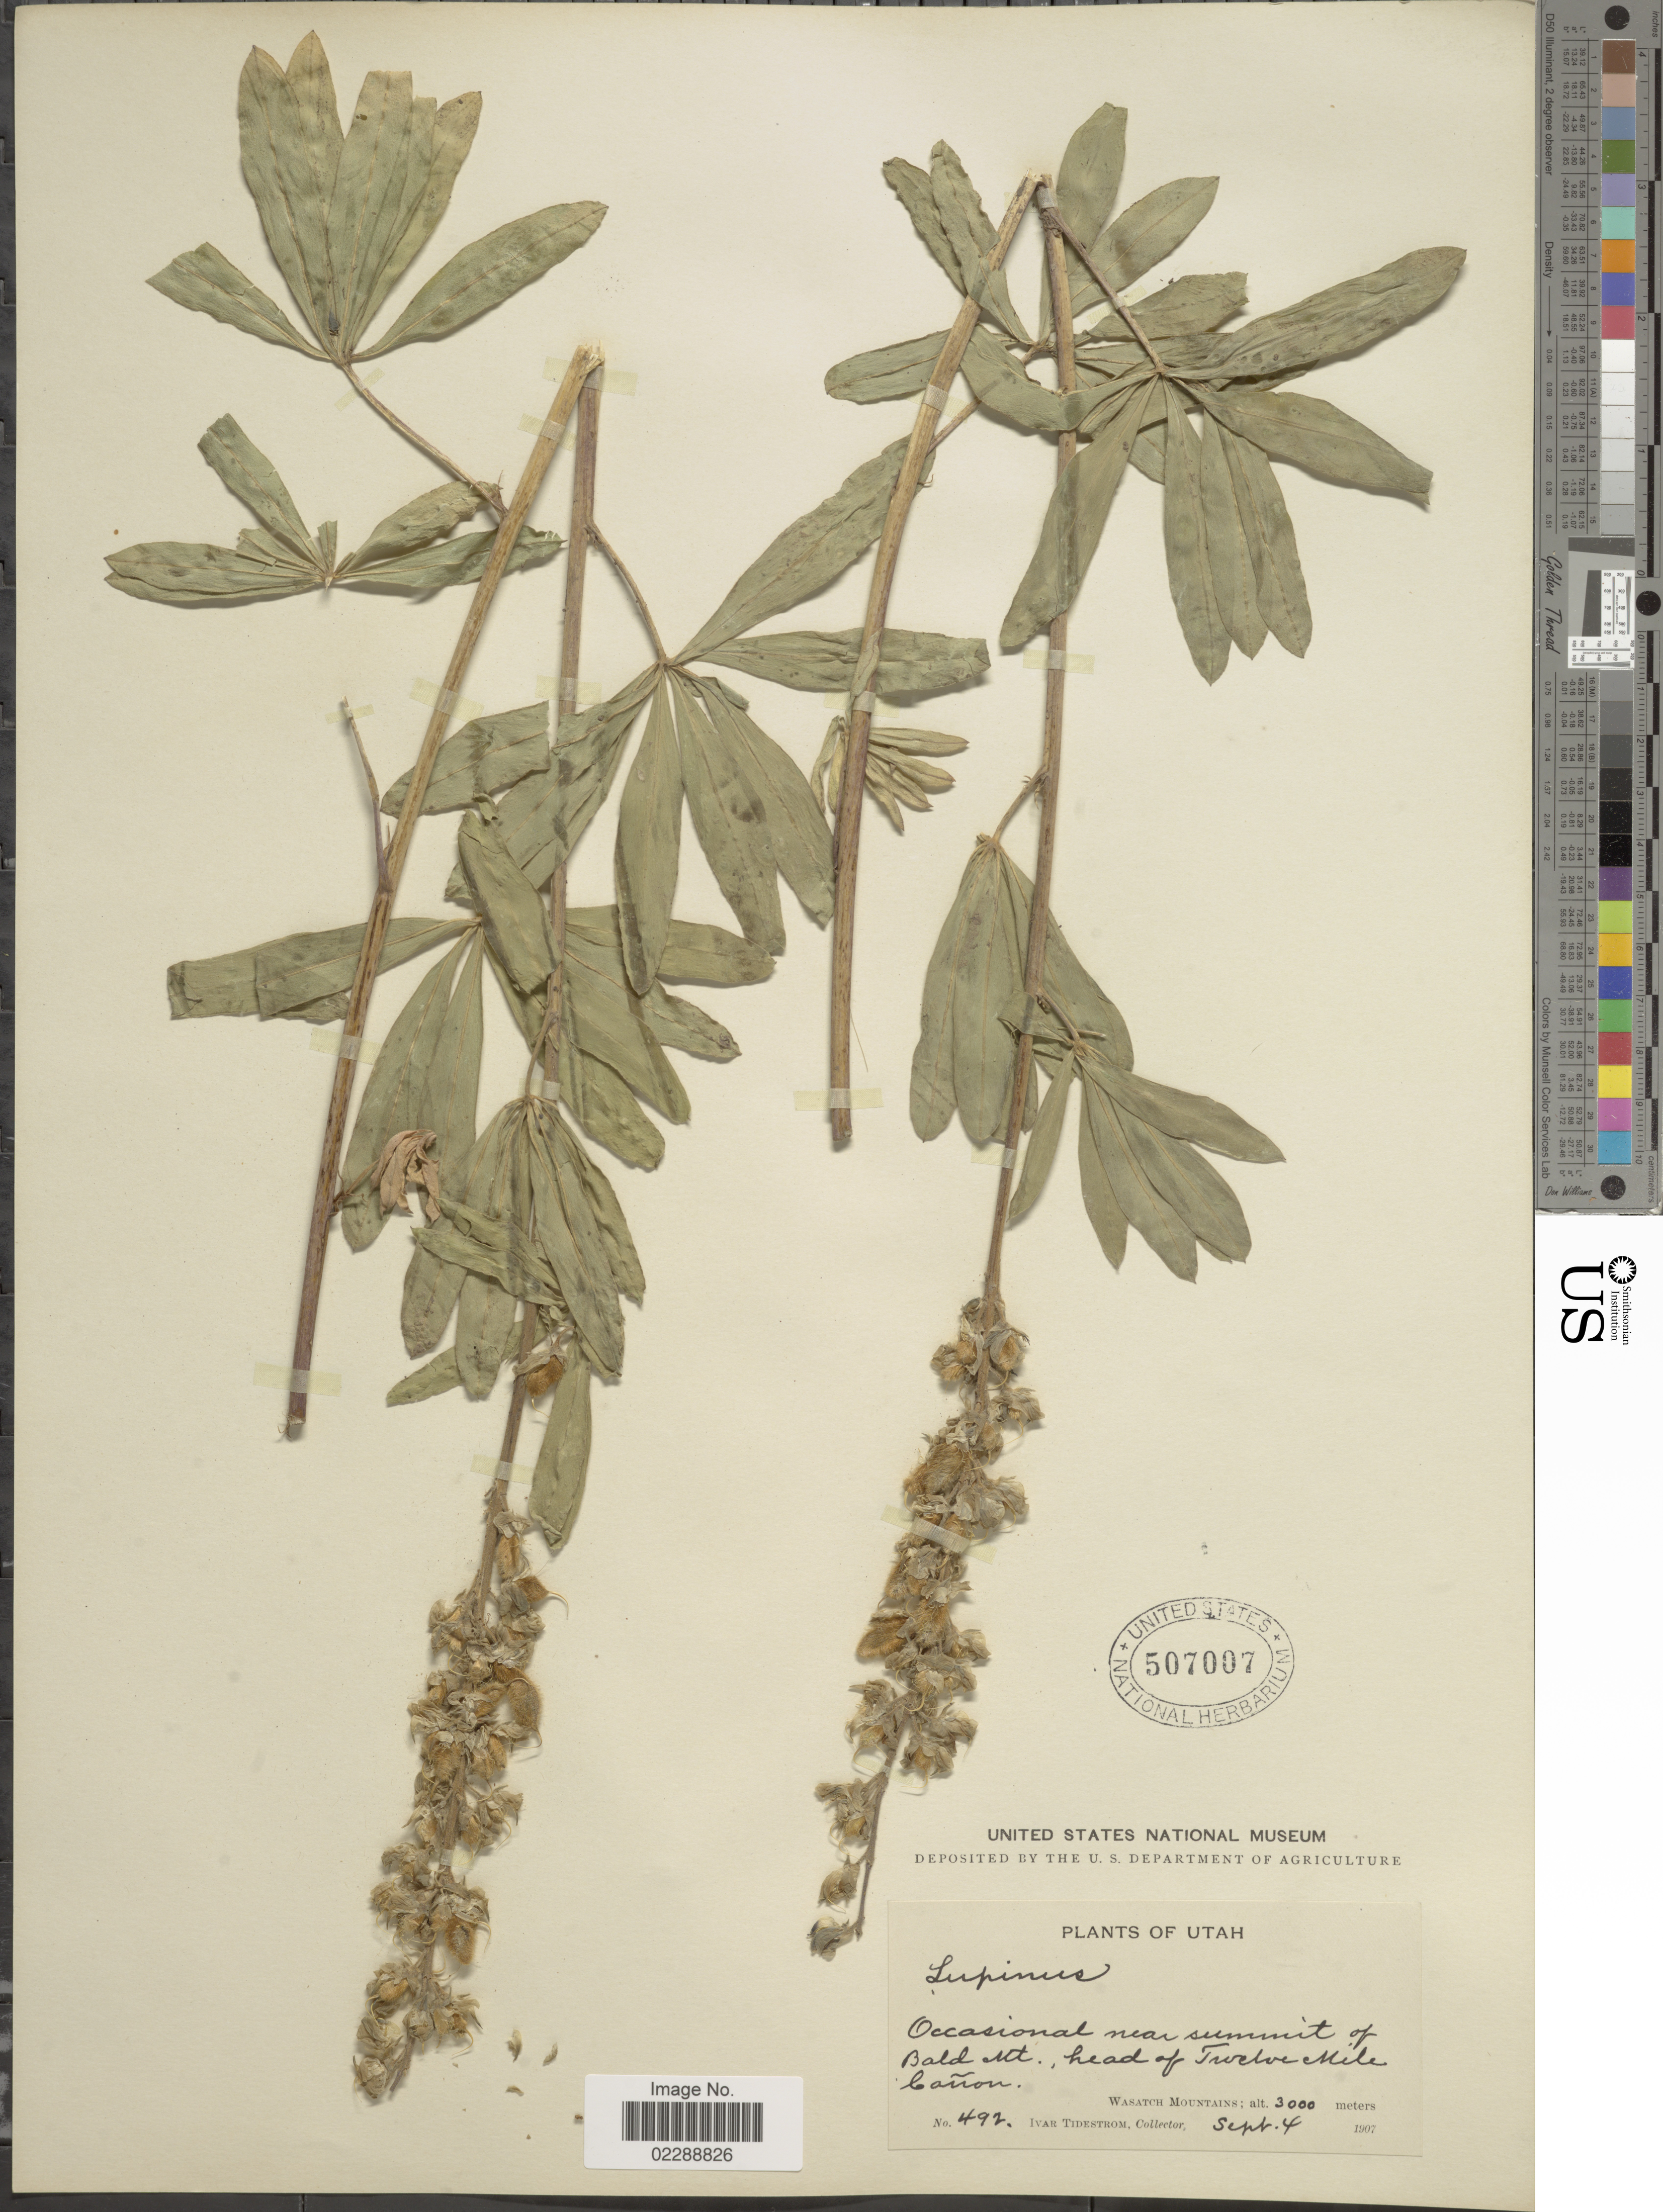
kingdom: Plantae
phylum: Tracheophyta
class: Magnoliopsida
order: Fabales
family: Fabaceae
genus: Lupinus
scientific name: Lupinus sp.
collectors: I. F. Tidestrom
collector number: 492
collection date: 1907-09-04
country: United States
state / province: Utah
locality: Occasional near summit of Bald Mt., head of Twelve Mile Canon, Wasatch Mountains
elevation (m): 3000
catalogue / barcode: US 507007